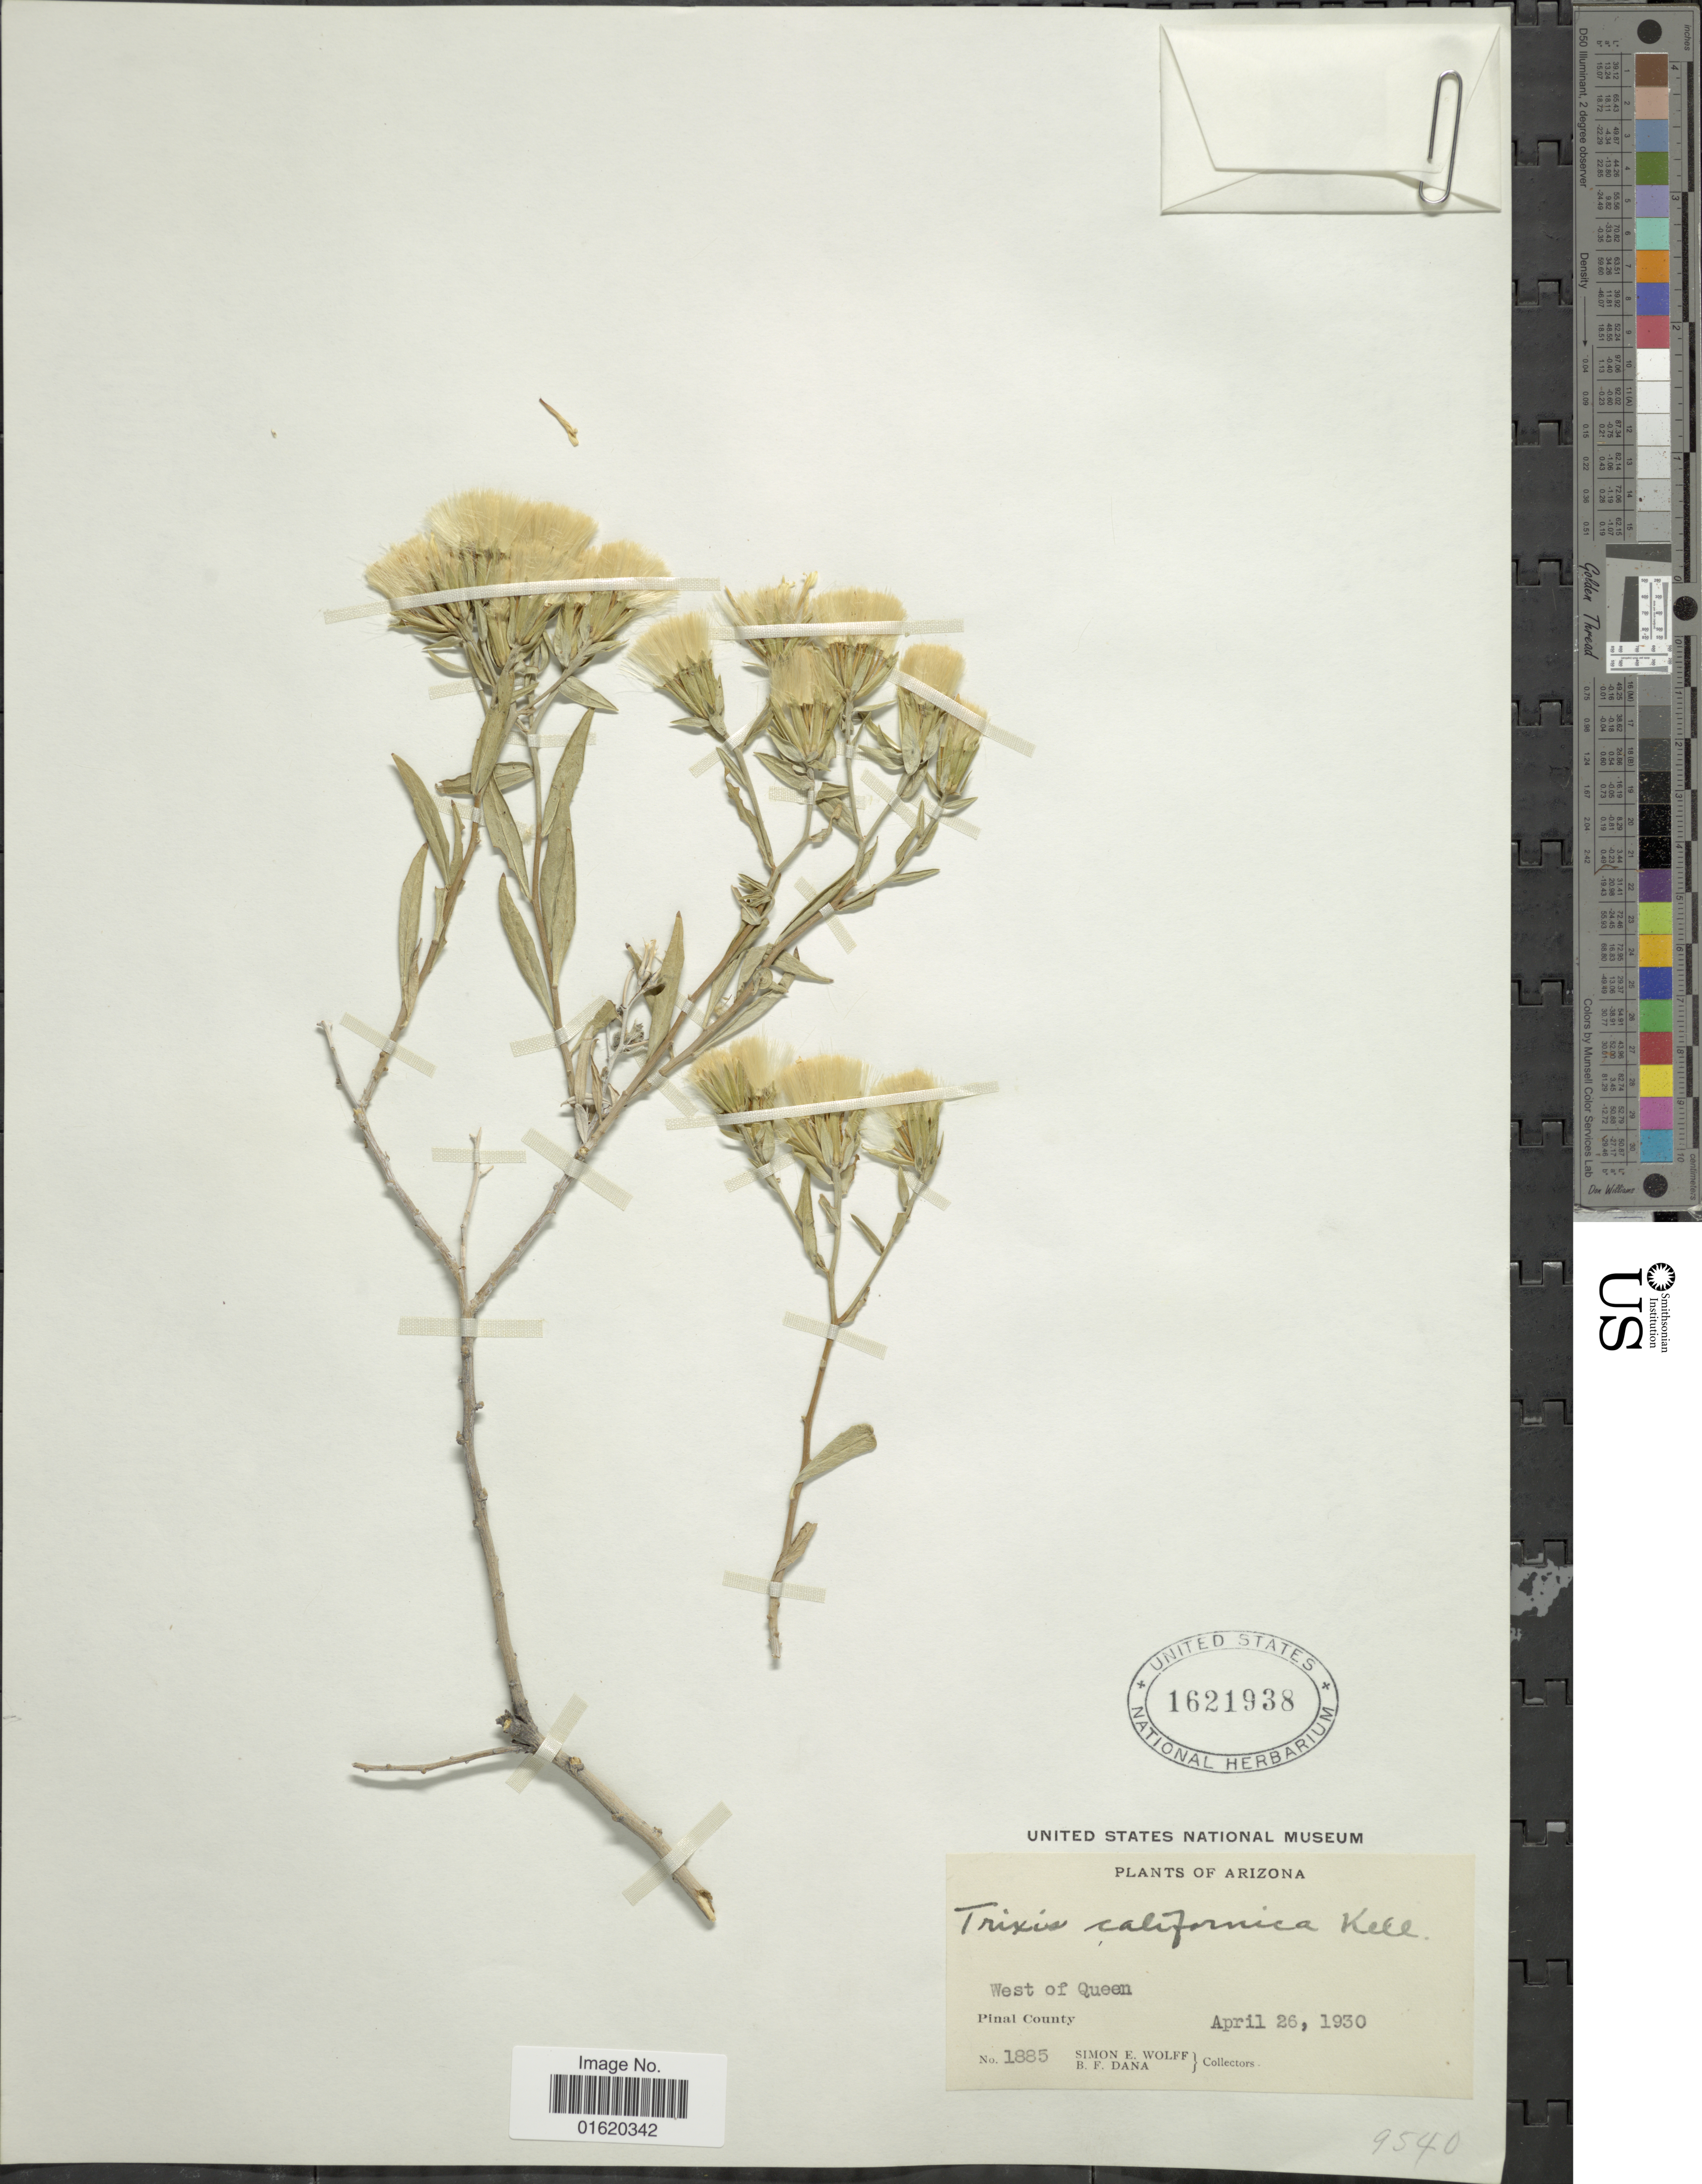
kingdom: Plantae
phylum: Tracheophyta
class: Magnoliopsida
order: Asterales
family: Asteraceae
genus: Trixis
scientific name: Trixis californica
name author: Kellogg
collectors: S. E. Wolff & B. Dana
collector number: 1885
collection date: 1930-04-26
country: United States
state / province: Arizona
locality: West of Queen, Pinal County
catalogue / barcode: US 1621938